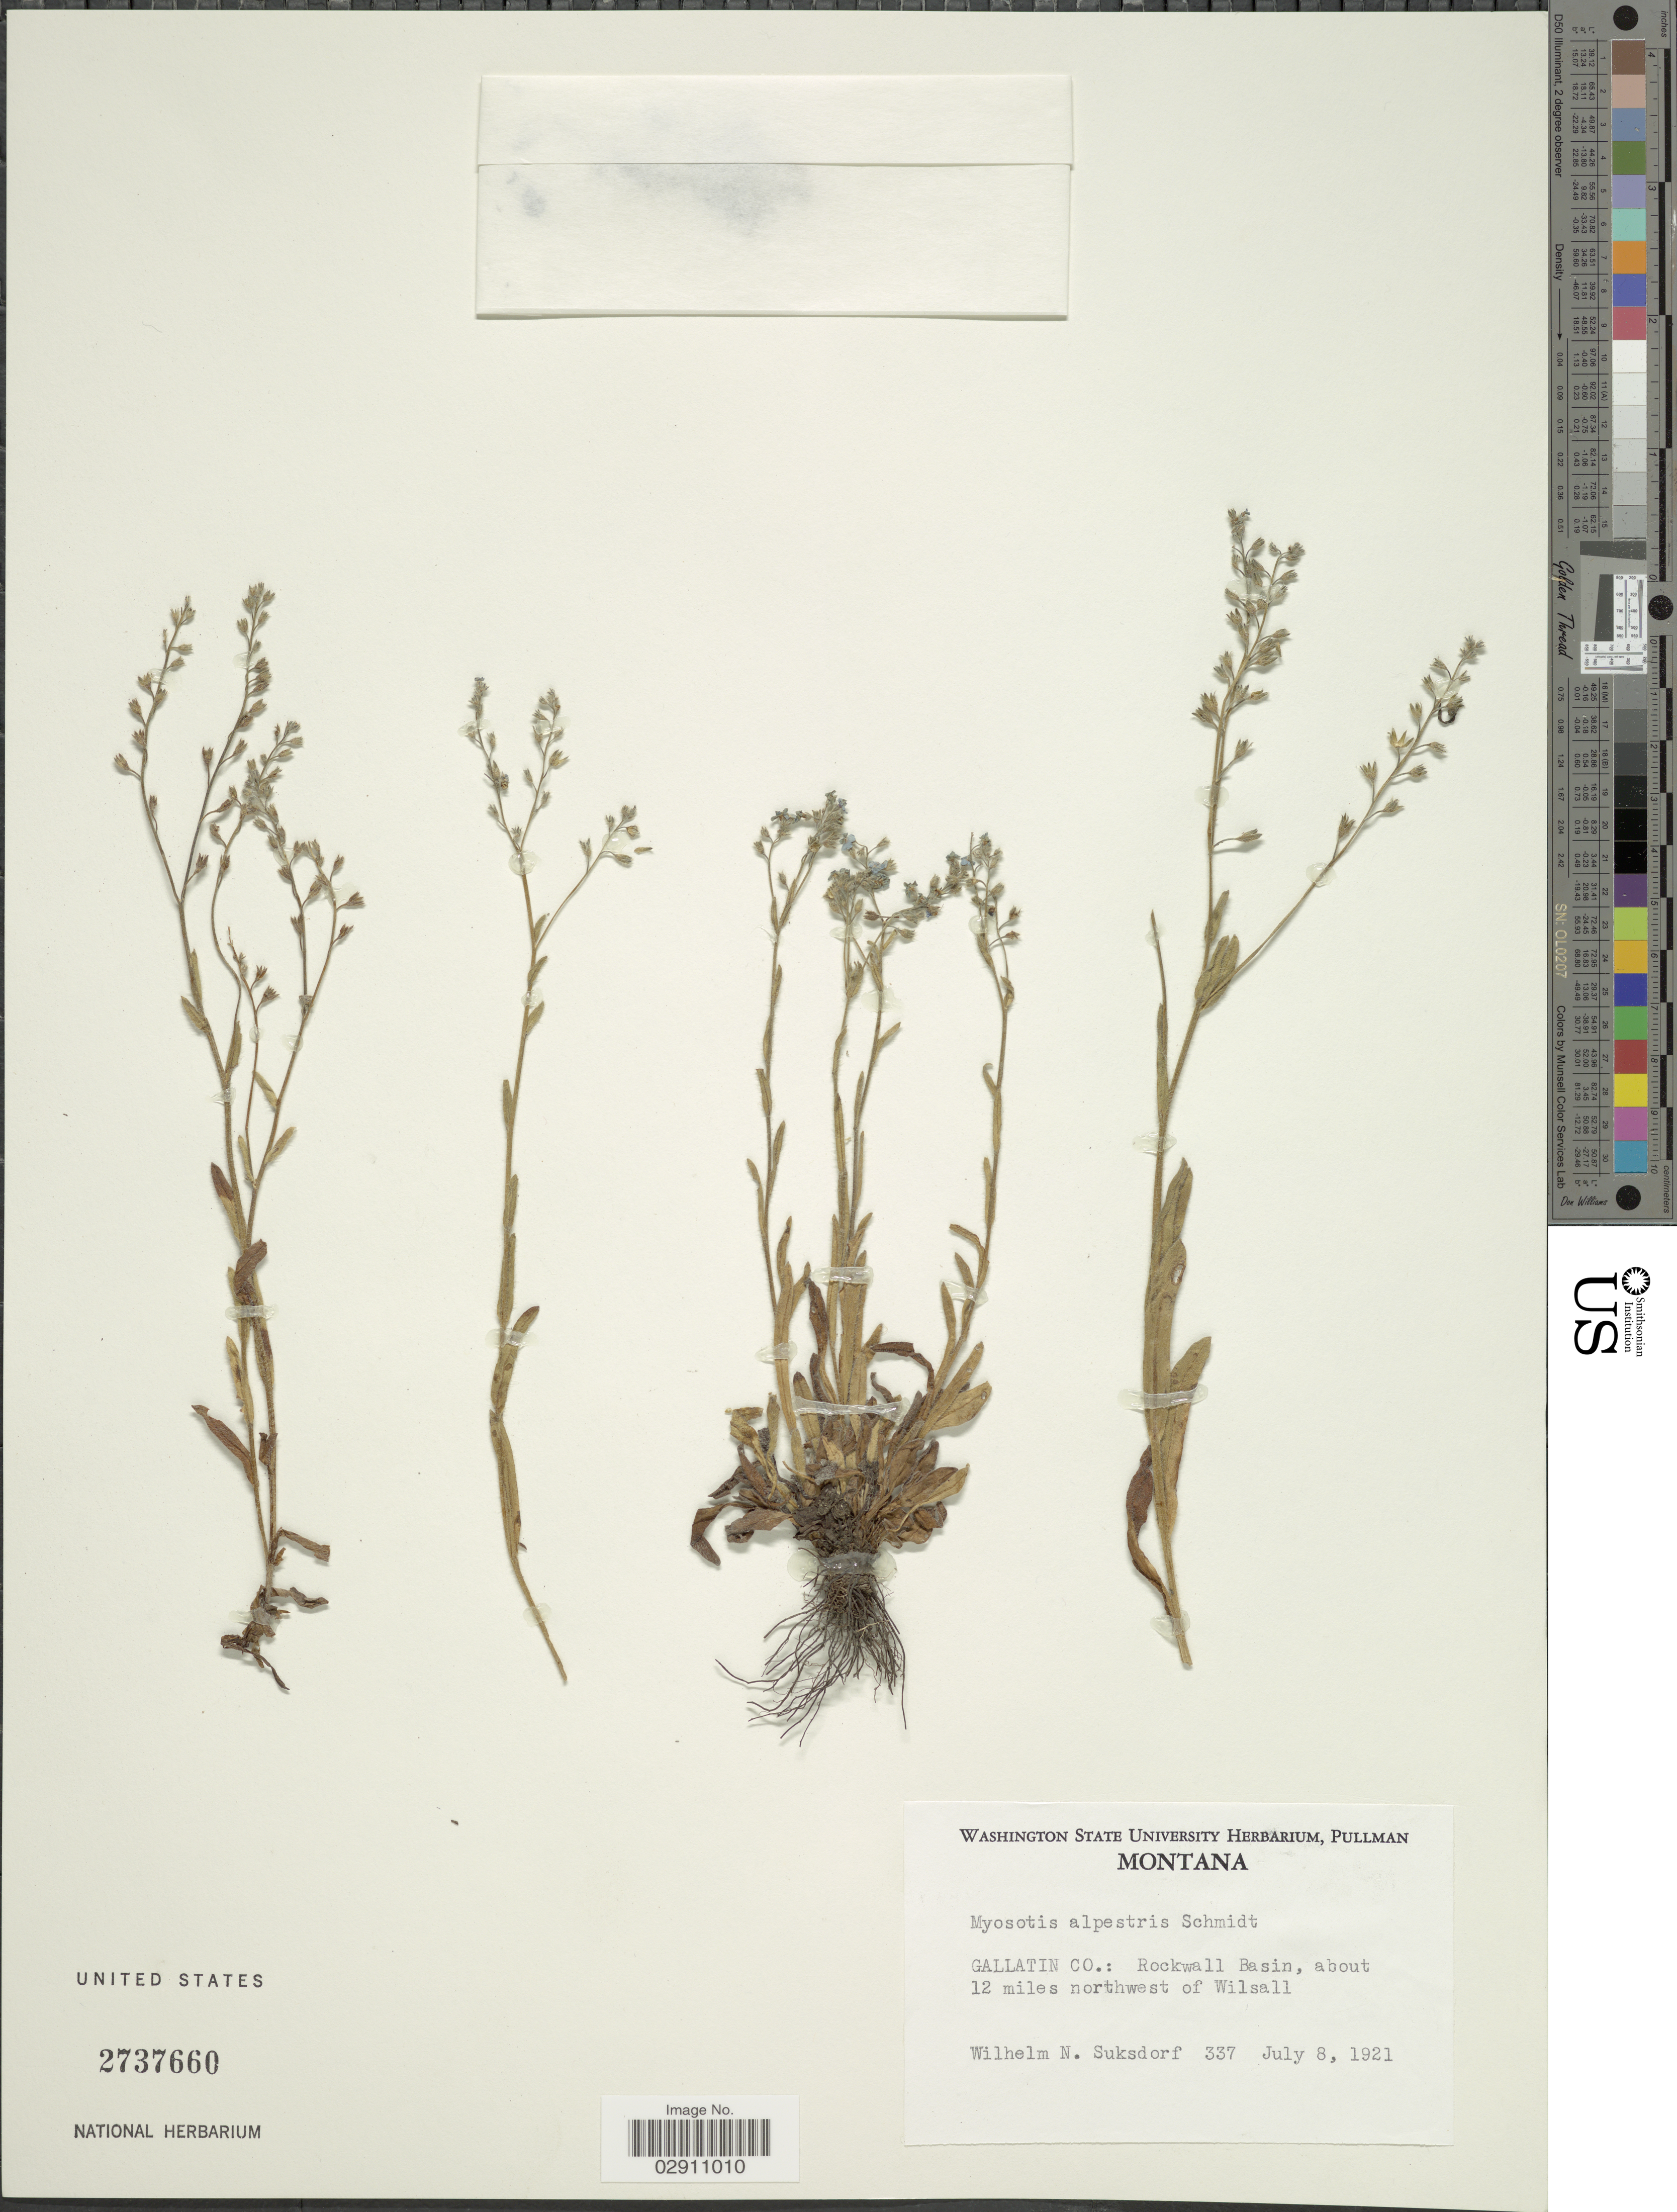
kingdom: Plantae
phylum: Tracheophyta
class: Magnoliopsida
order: Boraginales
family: Boraginaceae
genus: Myosotis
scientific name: Myosotis alpestris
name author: F.W. Schmidt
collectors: W. N. Suksdorf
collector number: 337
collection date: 1921-07-08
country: United States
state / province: Montana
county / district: Gallatin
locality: Rockwall Basin, about 12 miles NW of Wilsall.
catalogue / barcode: US 2737660